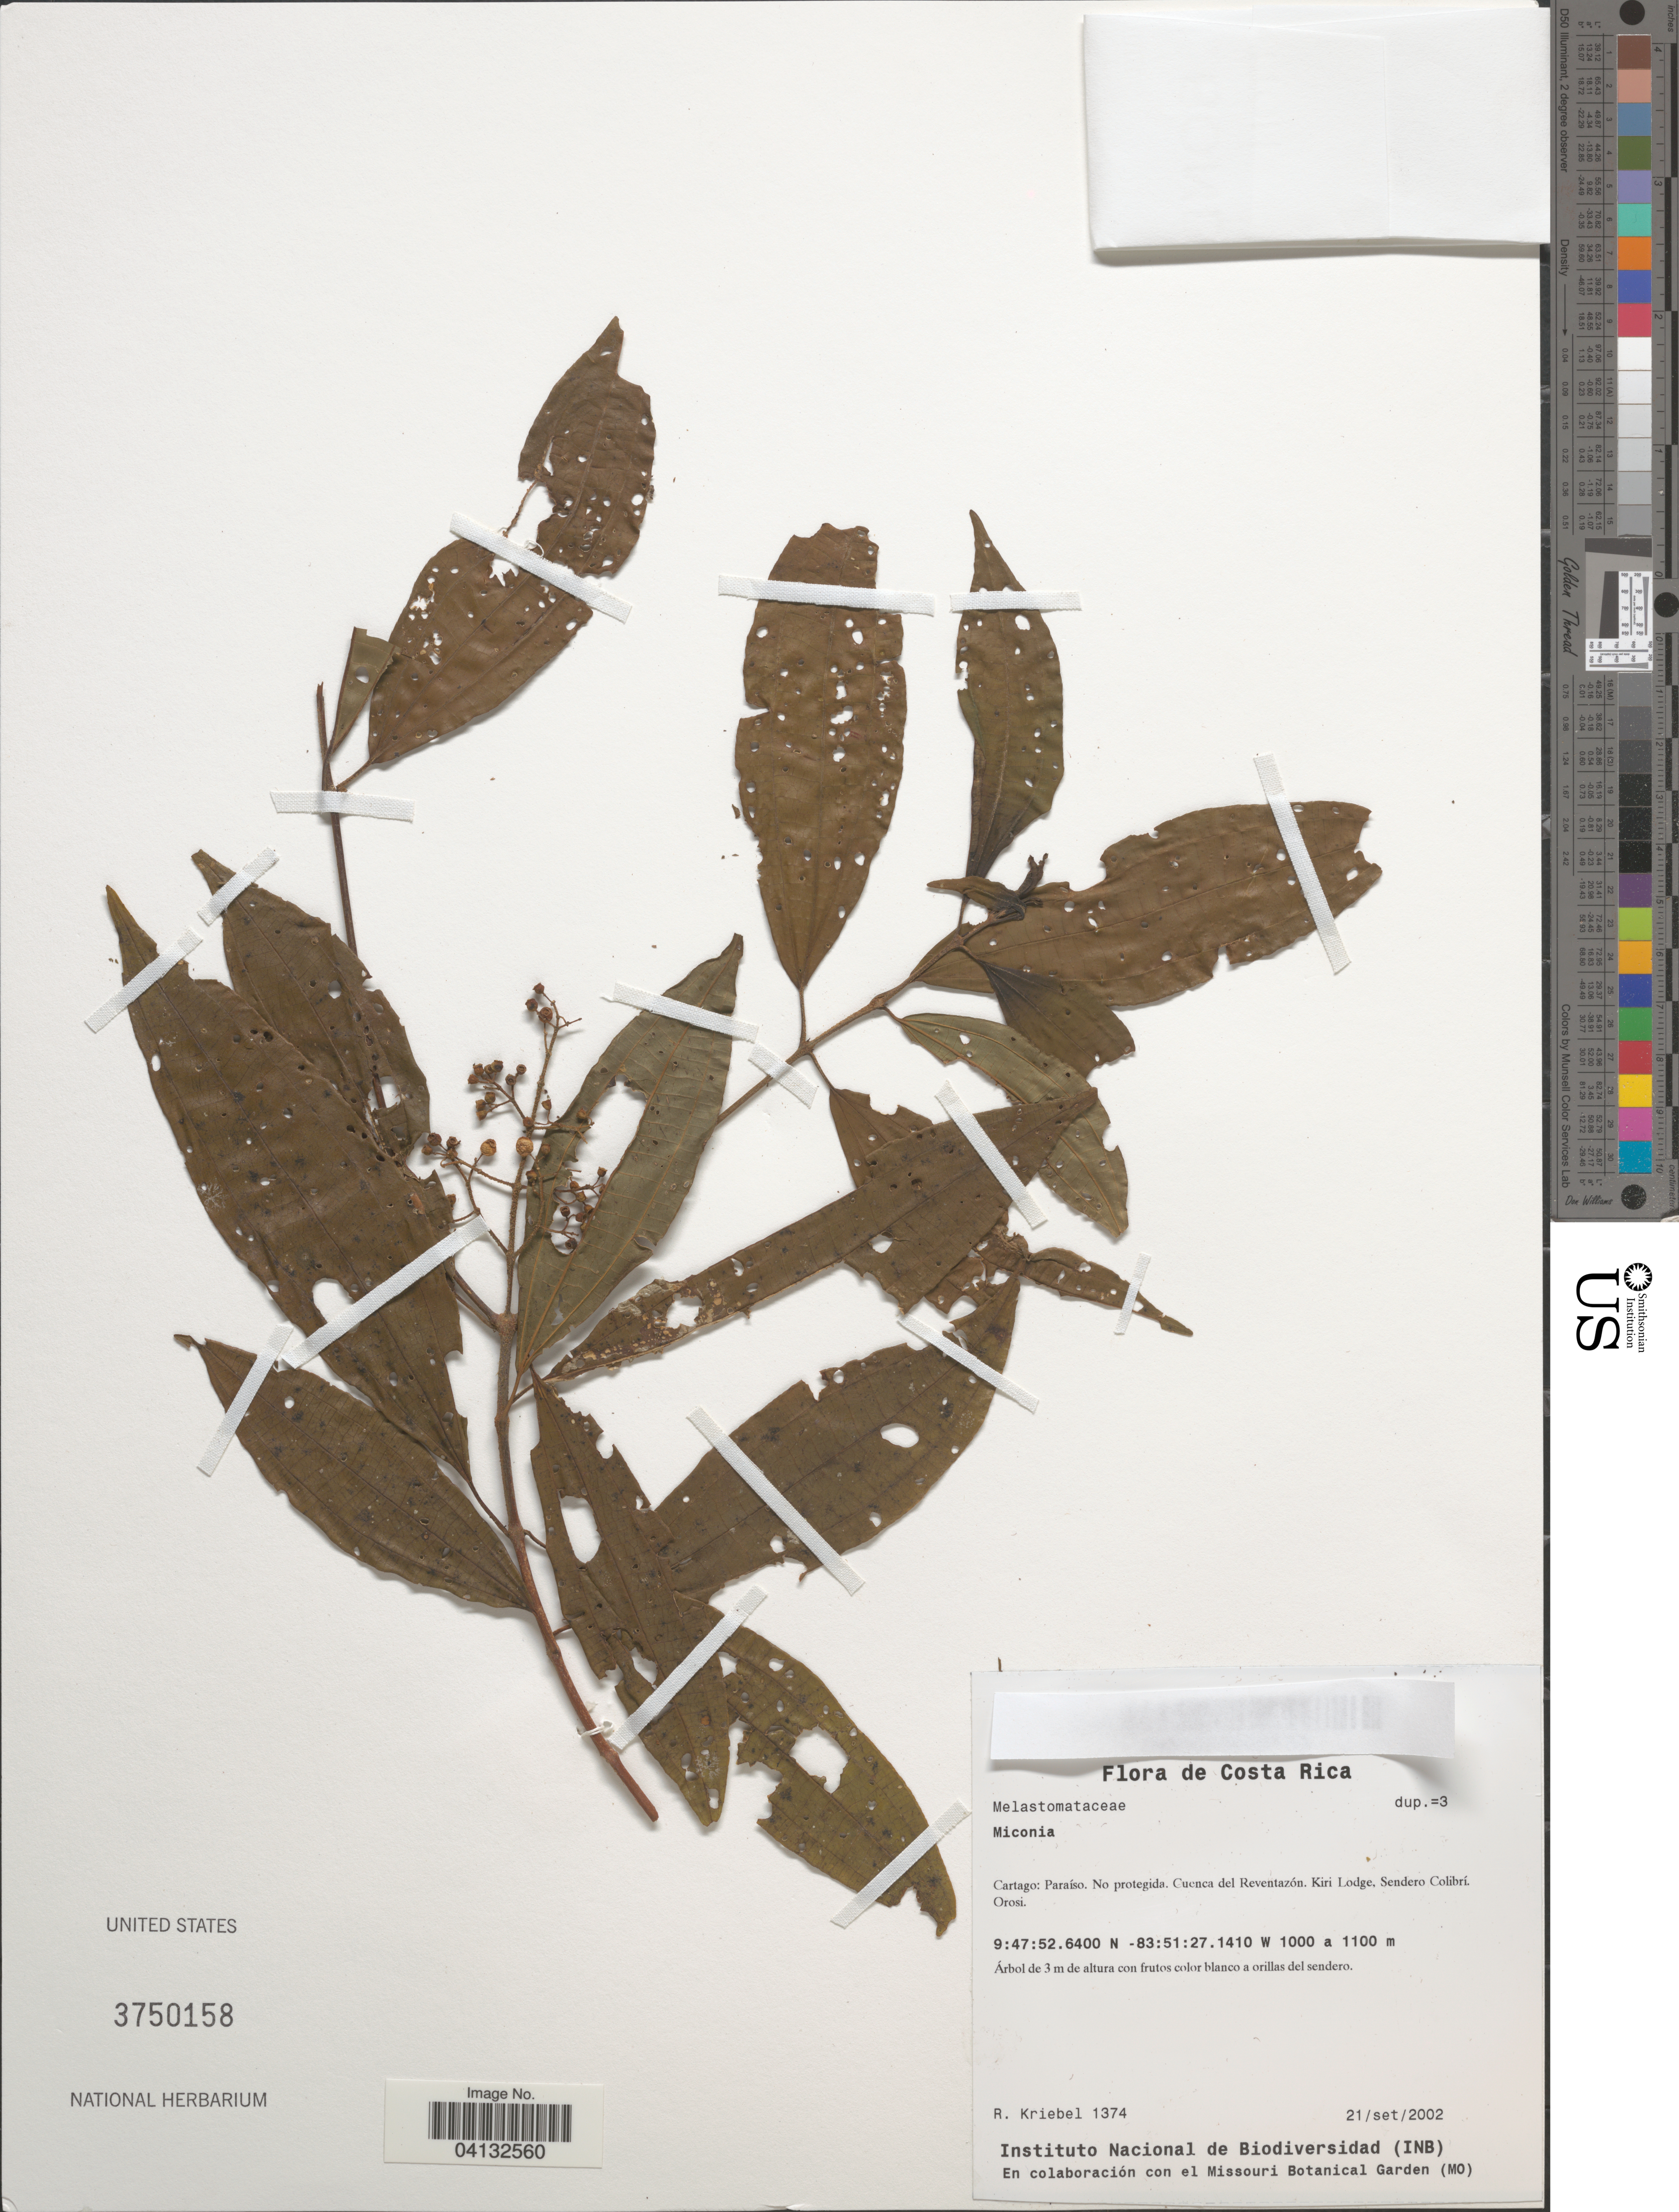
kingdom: Plantae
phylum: Tracheophyta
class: Magnoliopsida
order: Myrtales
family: Melastomataceae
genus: Miconia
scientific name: Miconia sp.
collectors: R. Kriebel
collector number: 1374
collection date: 2002-09-21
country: Costa Rica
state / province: Cartago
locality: Paraíso. Cuenca del Reventazón. Kiri Lodge, Sendero Colibrí. Orosi.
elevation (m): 1100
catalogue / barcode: US 3750158